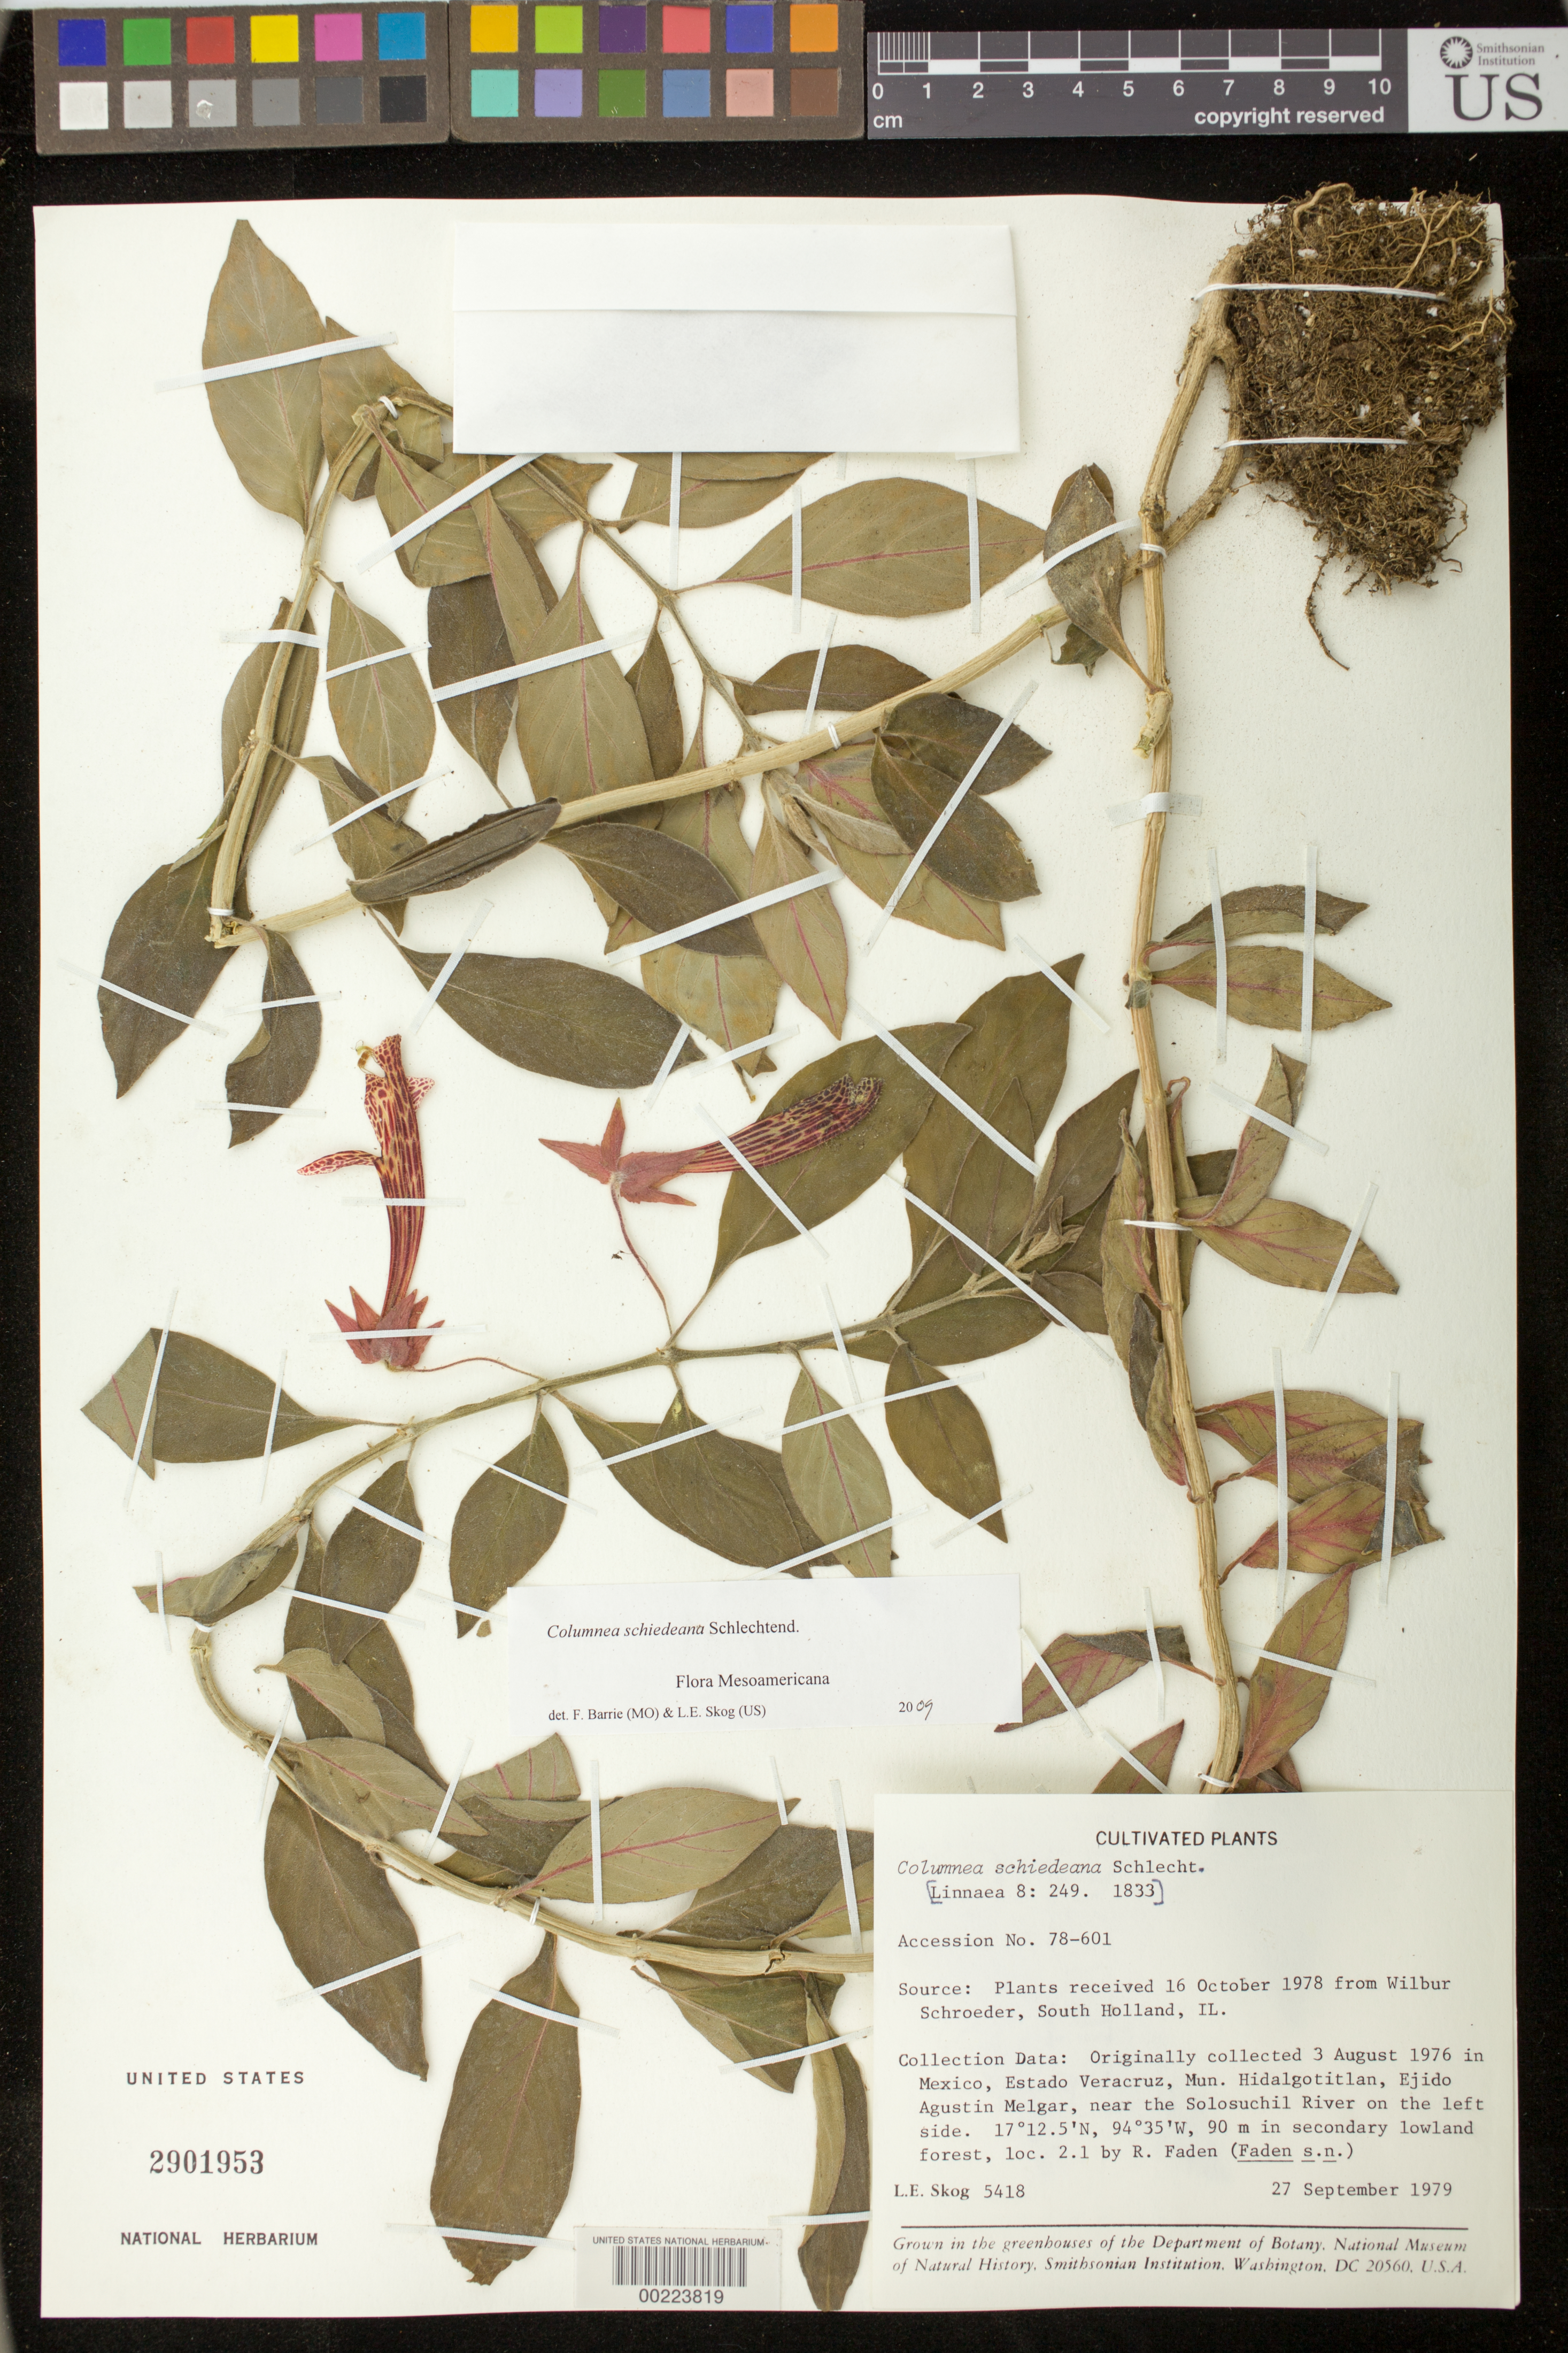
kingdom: Plantae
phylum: Tracheophyta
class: Magnoliopsida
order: Lamiales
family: Gesneriaceae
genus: Columnea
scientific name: Columnea schiedeana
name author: Schltdl.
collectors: L. E. Skog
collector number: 5418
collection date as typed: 27 Sep 1979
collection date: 1979-09-27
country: Mexico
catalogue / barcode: US 2901953